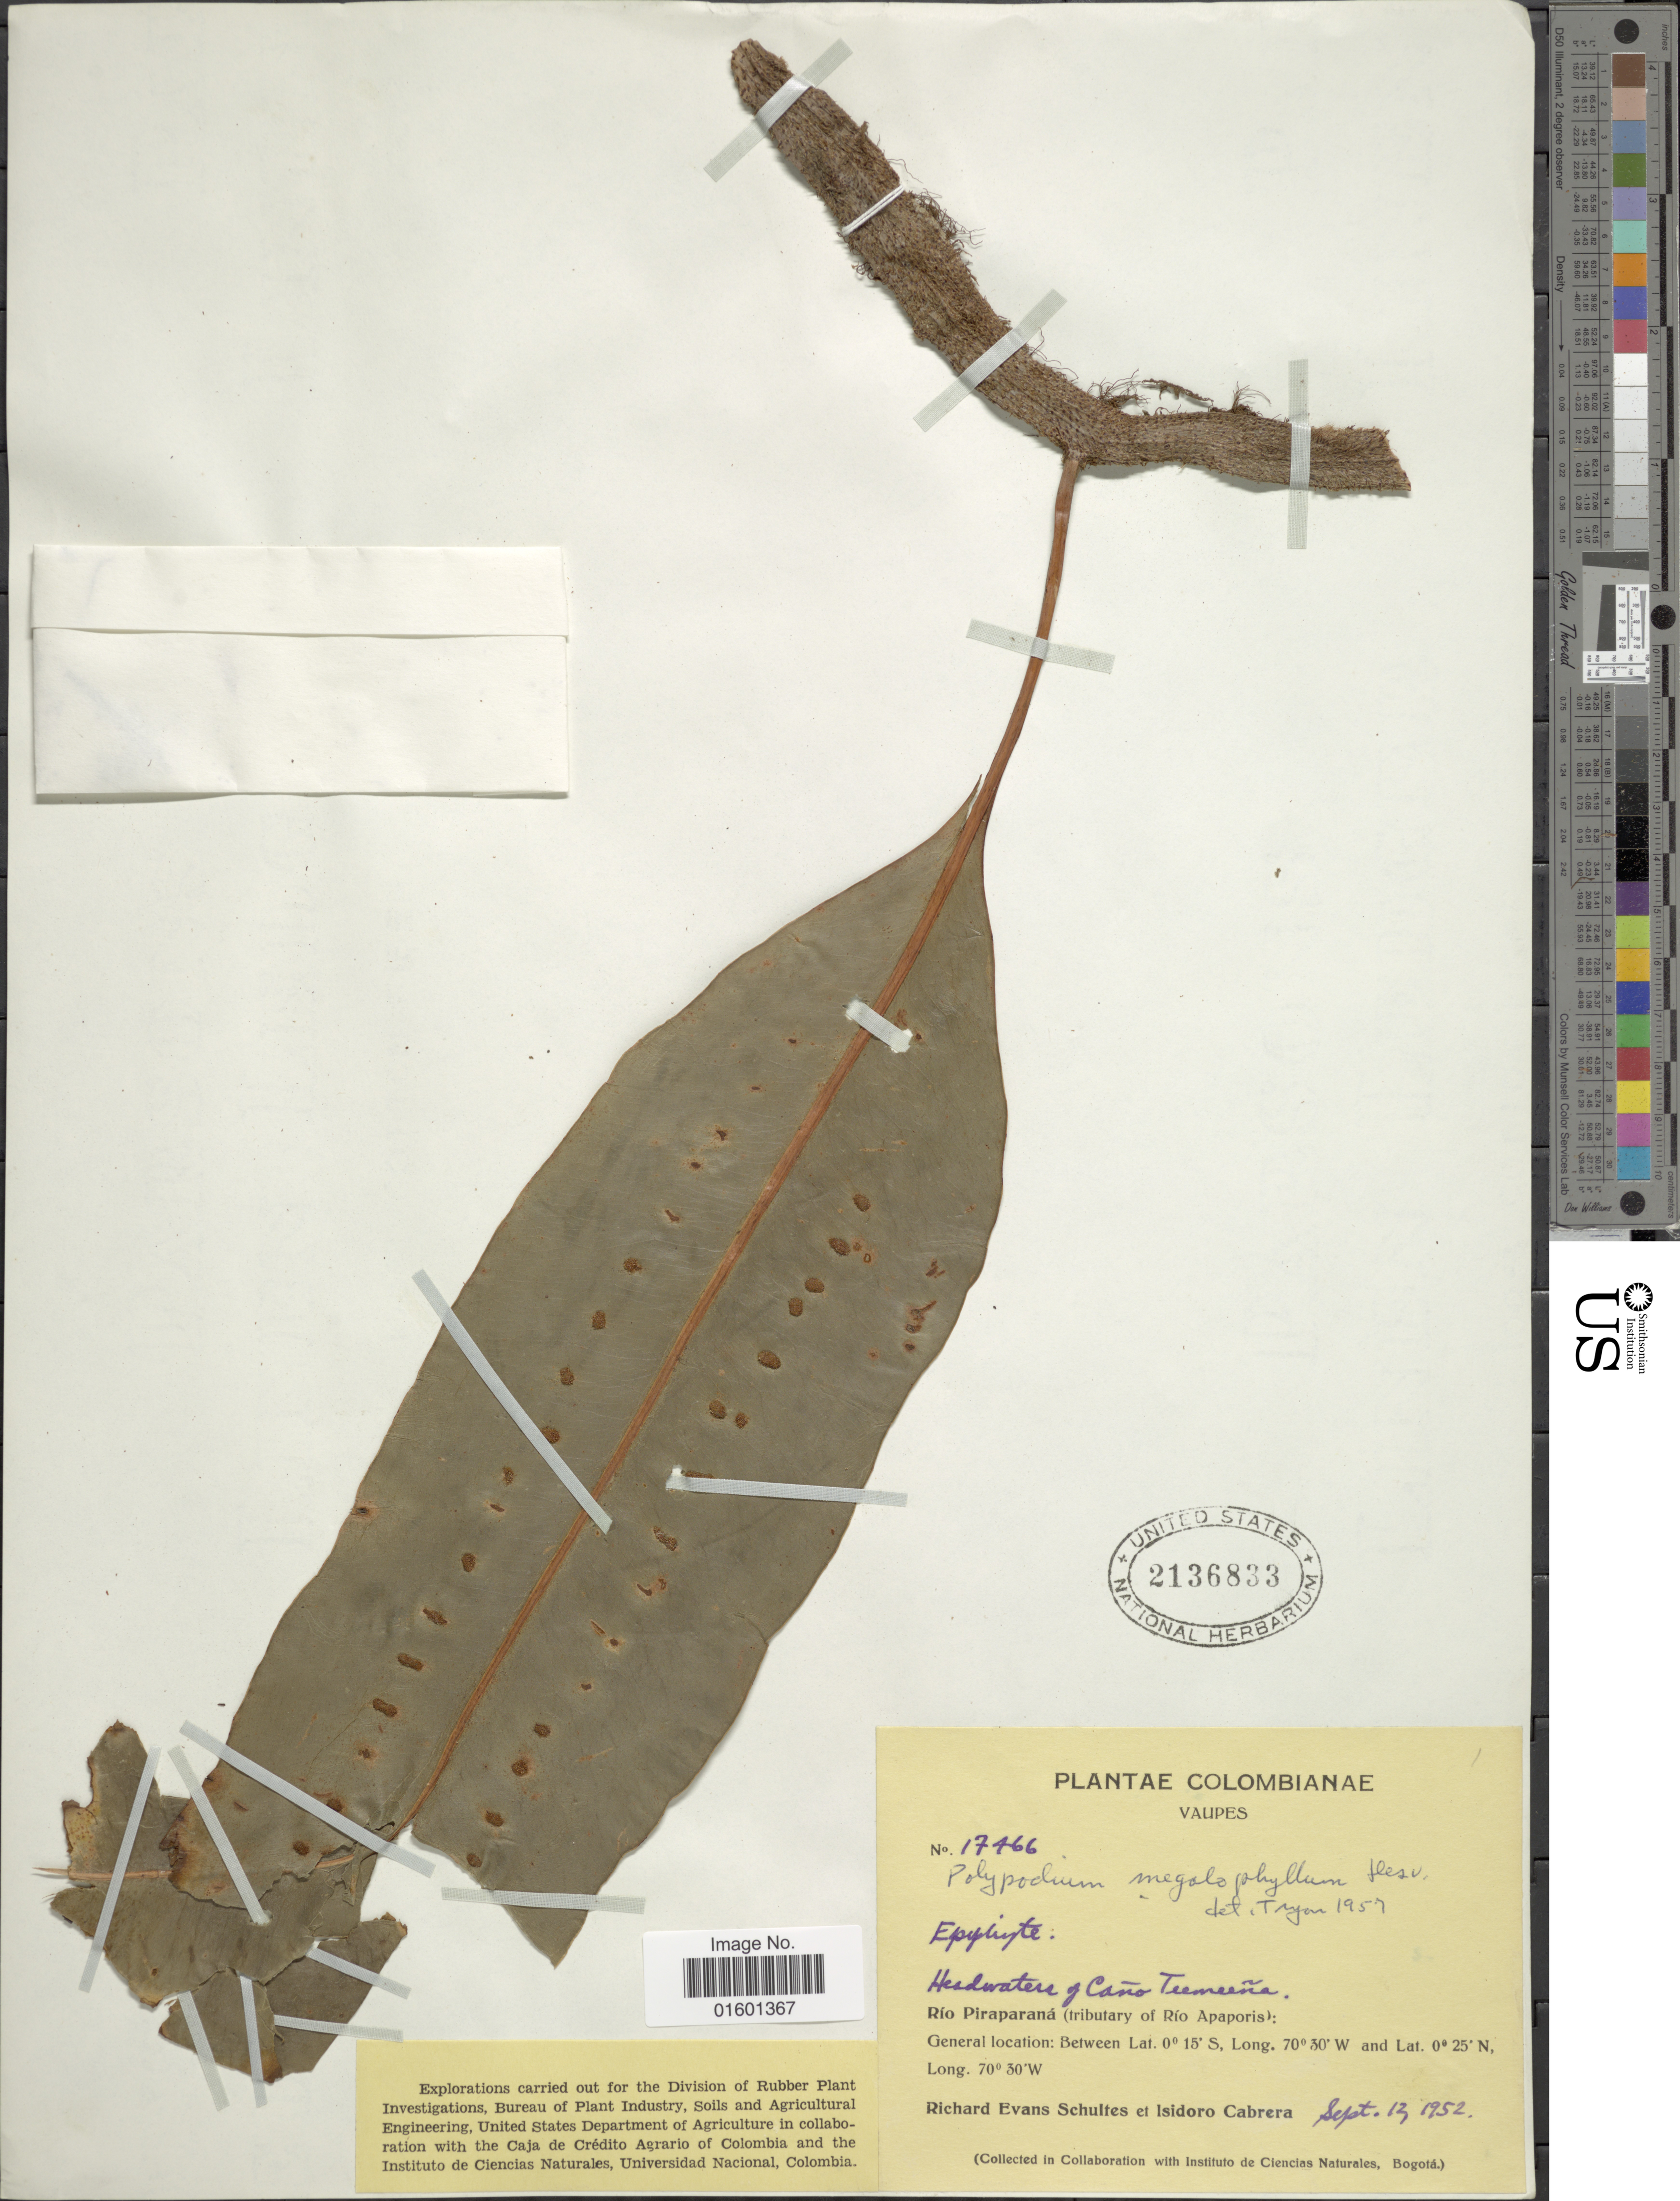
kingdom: Plantae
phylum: Tracheophyta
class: Polypodiopsida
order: Polypodiales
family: Polypodiaceae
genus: Microgramma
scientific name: Microgramma megalophylla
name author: (Desv.) de la Sota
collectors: R. E. Schultes & I. Cabrera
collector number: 17466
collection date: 1952-09-12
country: Colombia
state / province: Vaupés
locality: Headwaters of Cano Teemeena, Rio Piraparana (tributary of Rio Apaporis)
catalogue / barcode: US 2136833